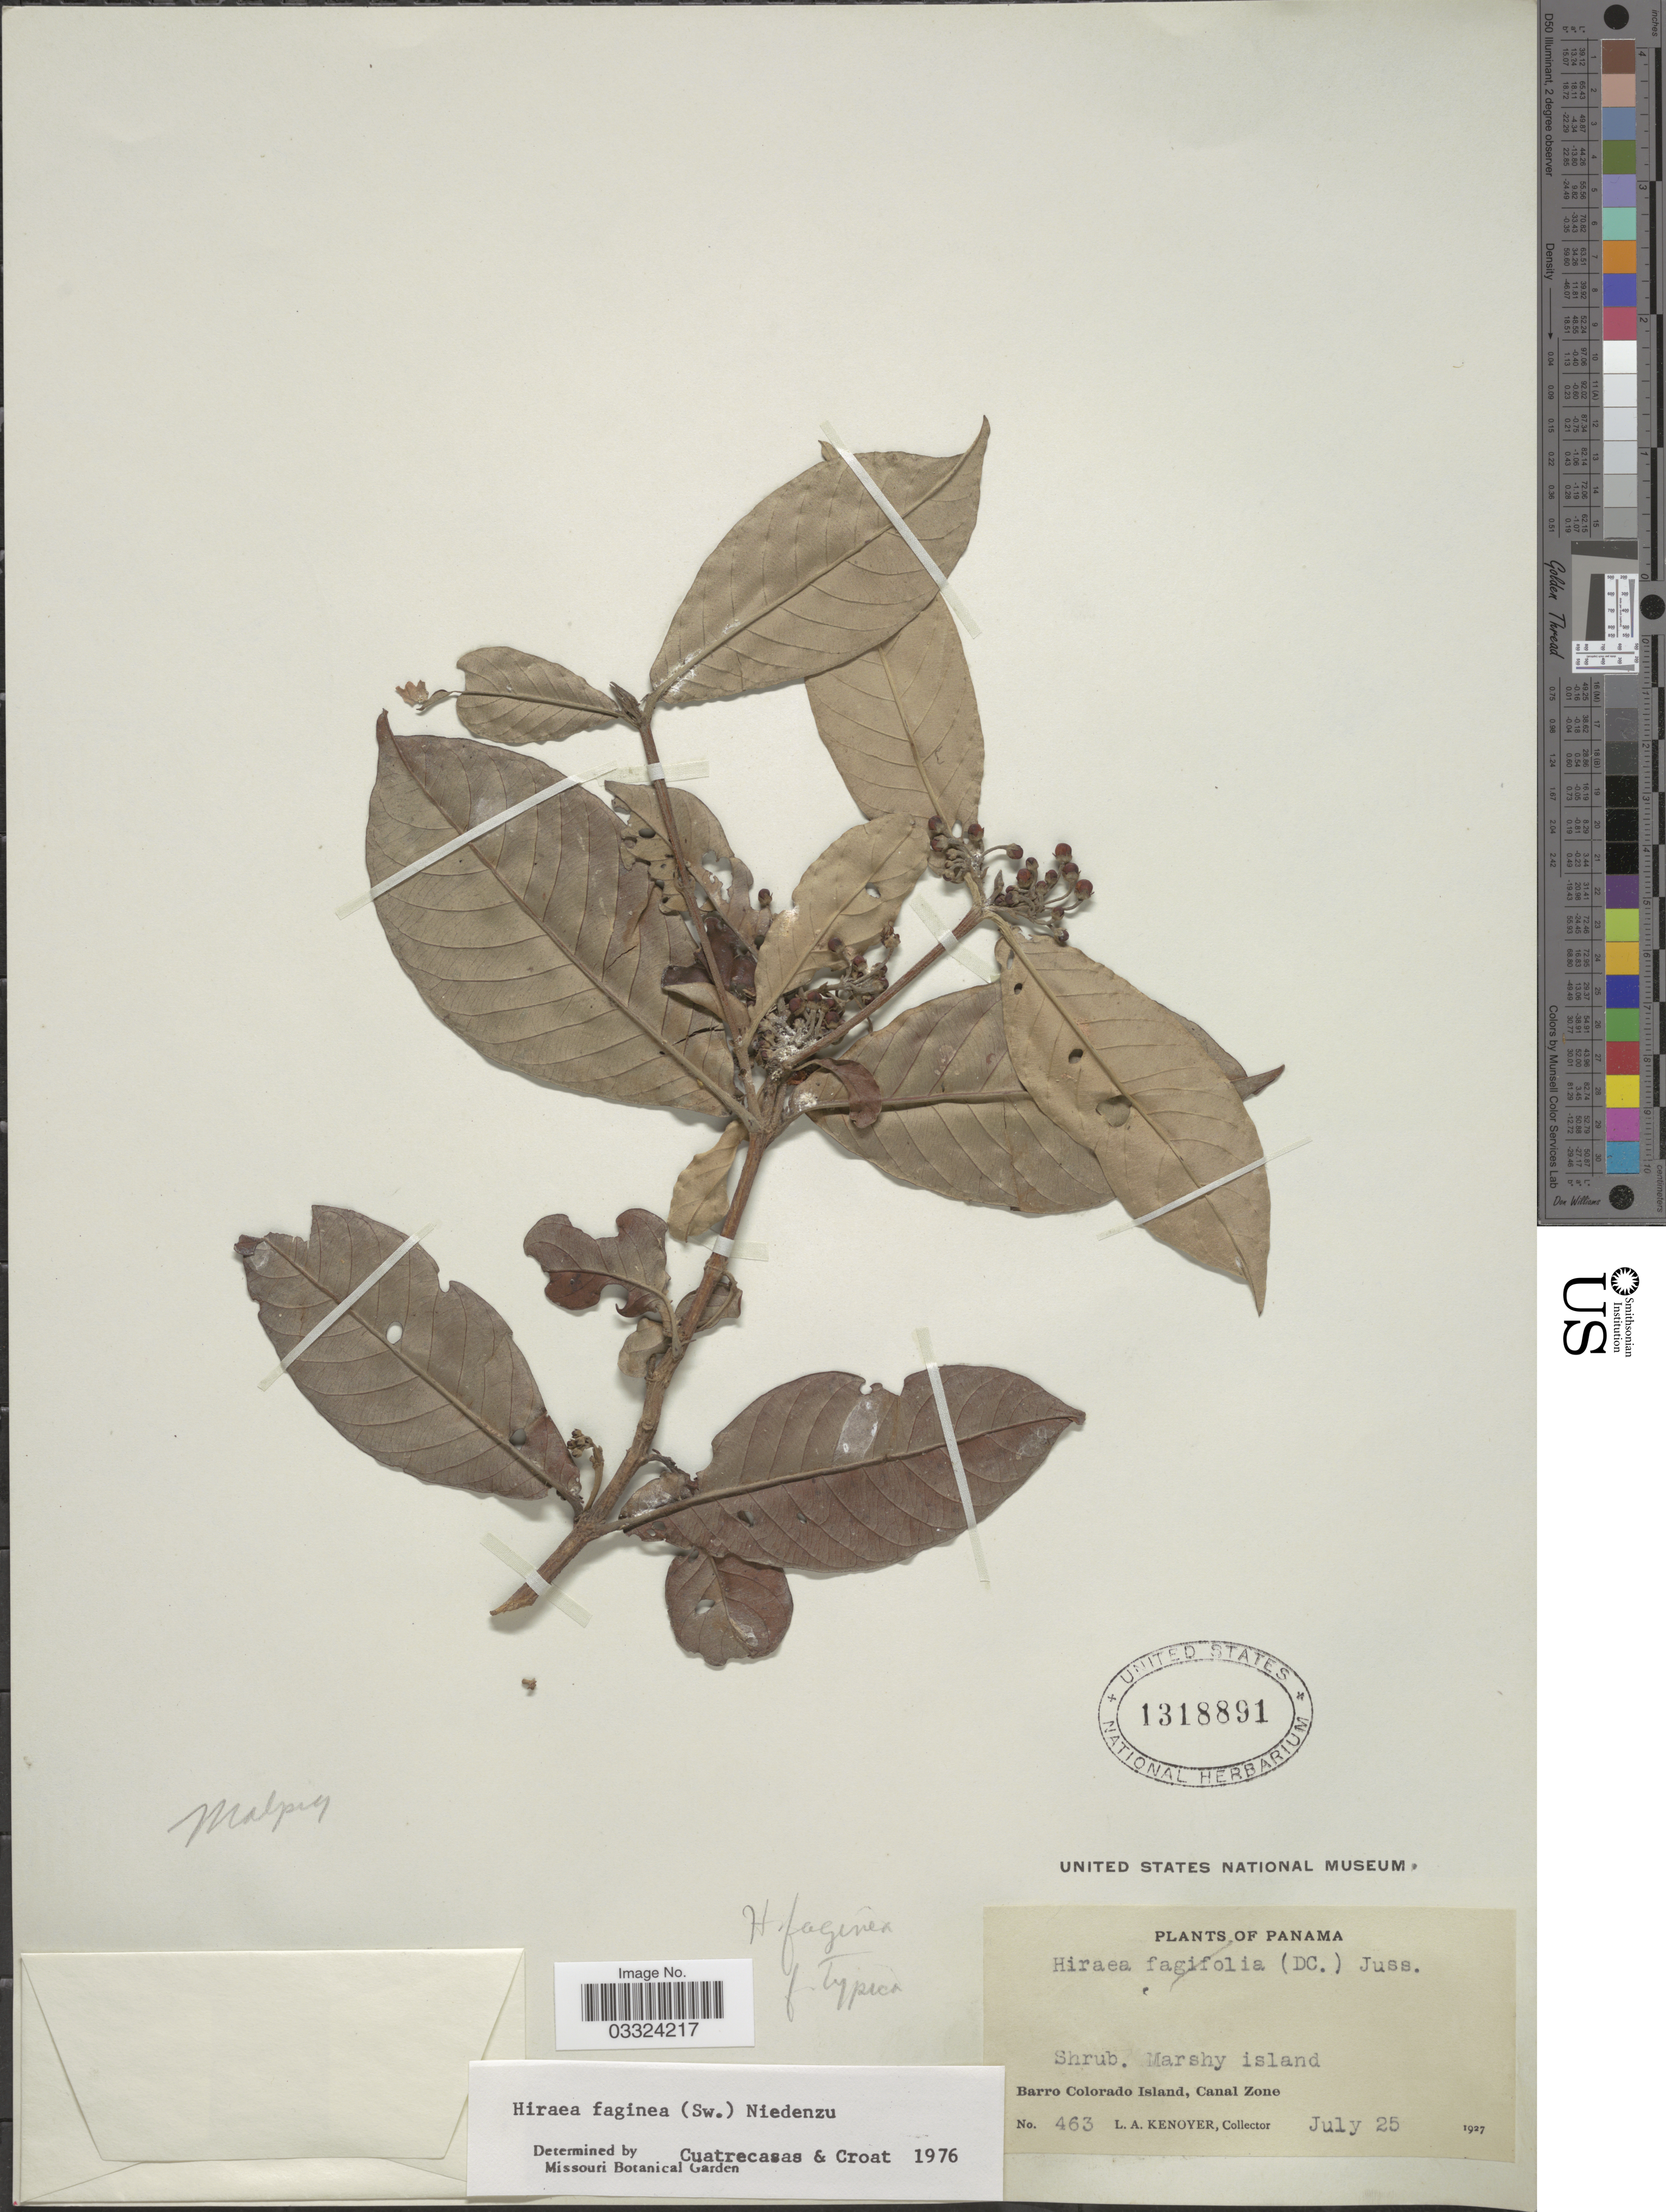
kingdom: Plantae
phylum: Tracheophyta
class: Magnoliopsida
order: Malpighiales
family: Malpighiaceae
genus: Hiraea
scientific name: Hiraea faginea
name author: (Sw.) Nied.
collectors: L. A. Kenoyer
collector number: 463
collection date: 1927-07-25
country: Panama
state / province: Panamá Oeste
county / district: Canal Zone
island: Barro Colorado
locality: Marshy island. Barro Colorado Island, Canal Zone.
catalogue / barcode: US 1318891